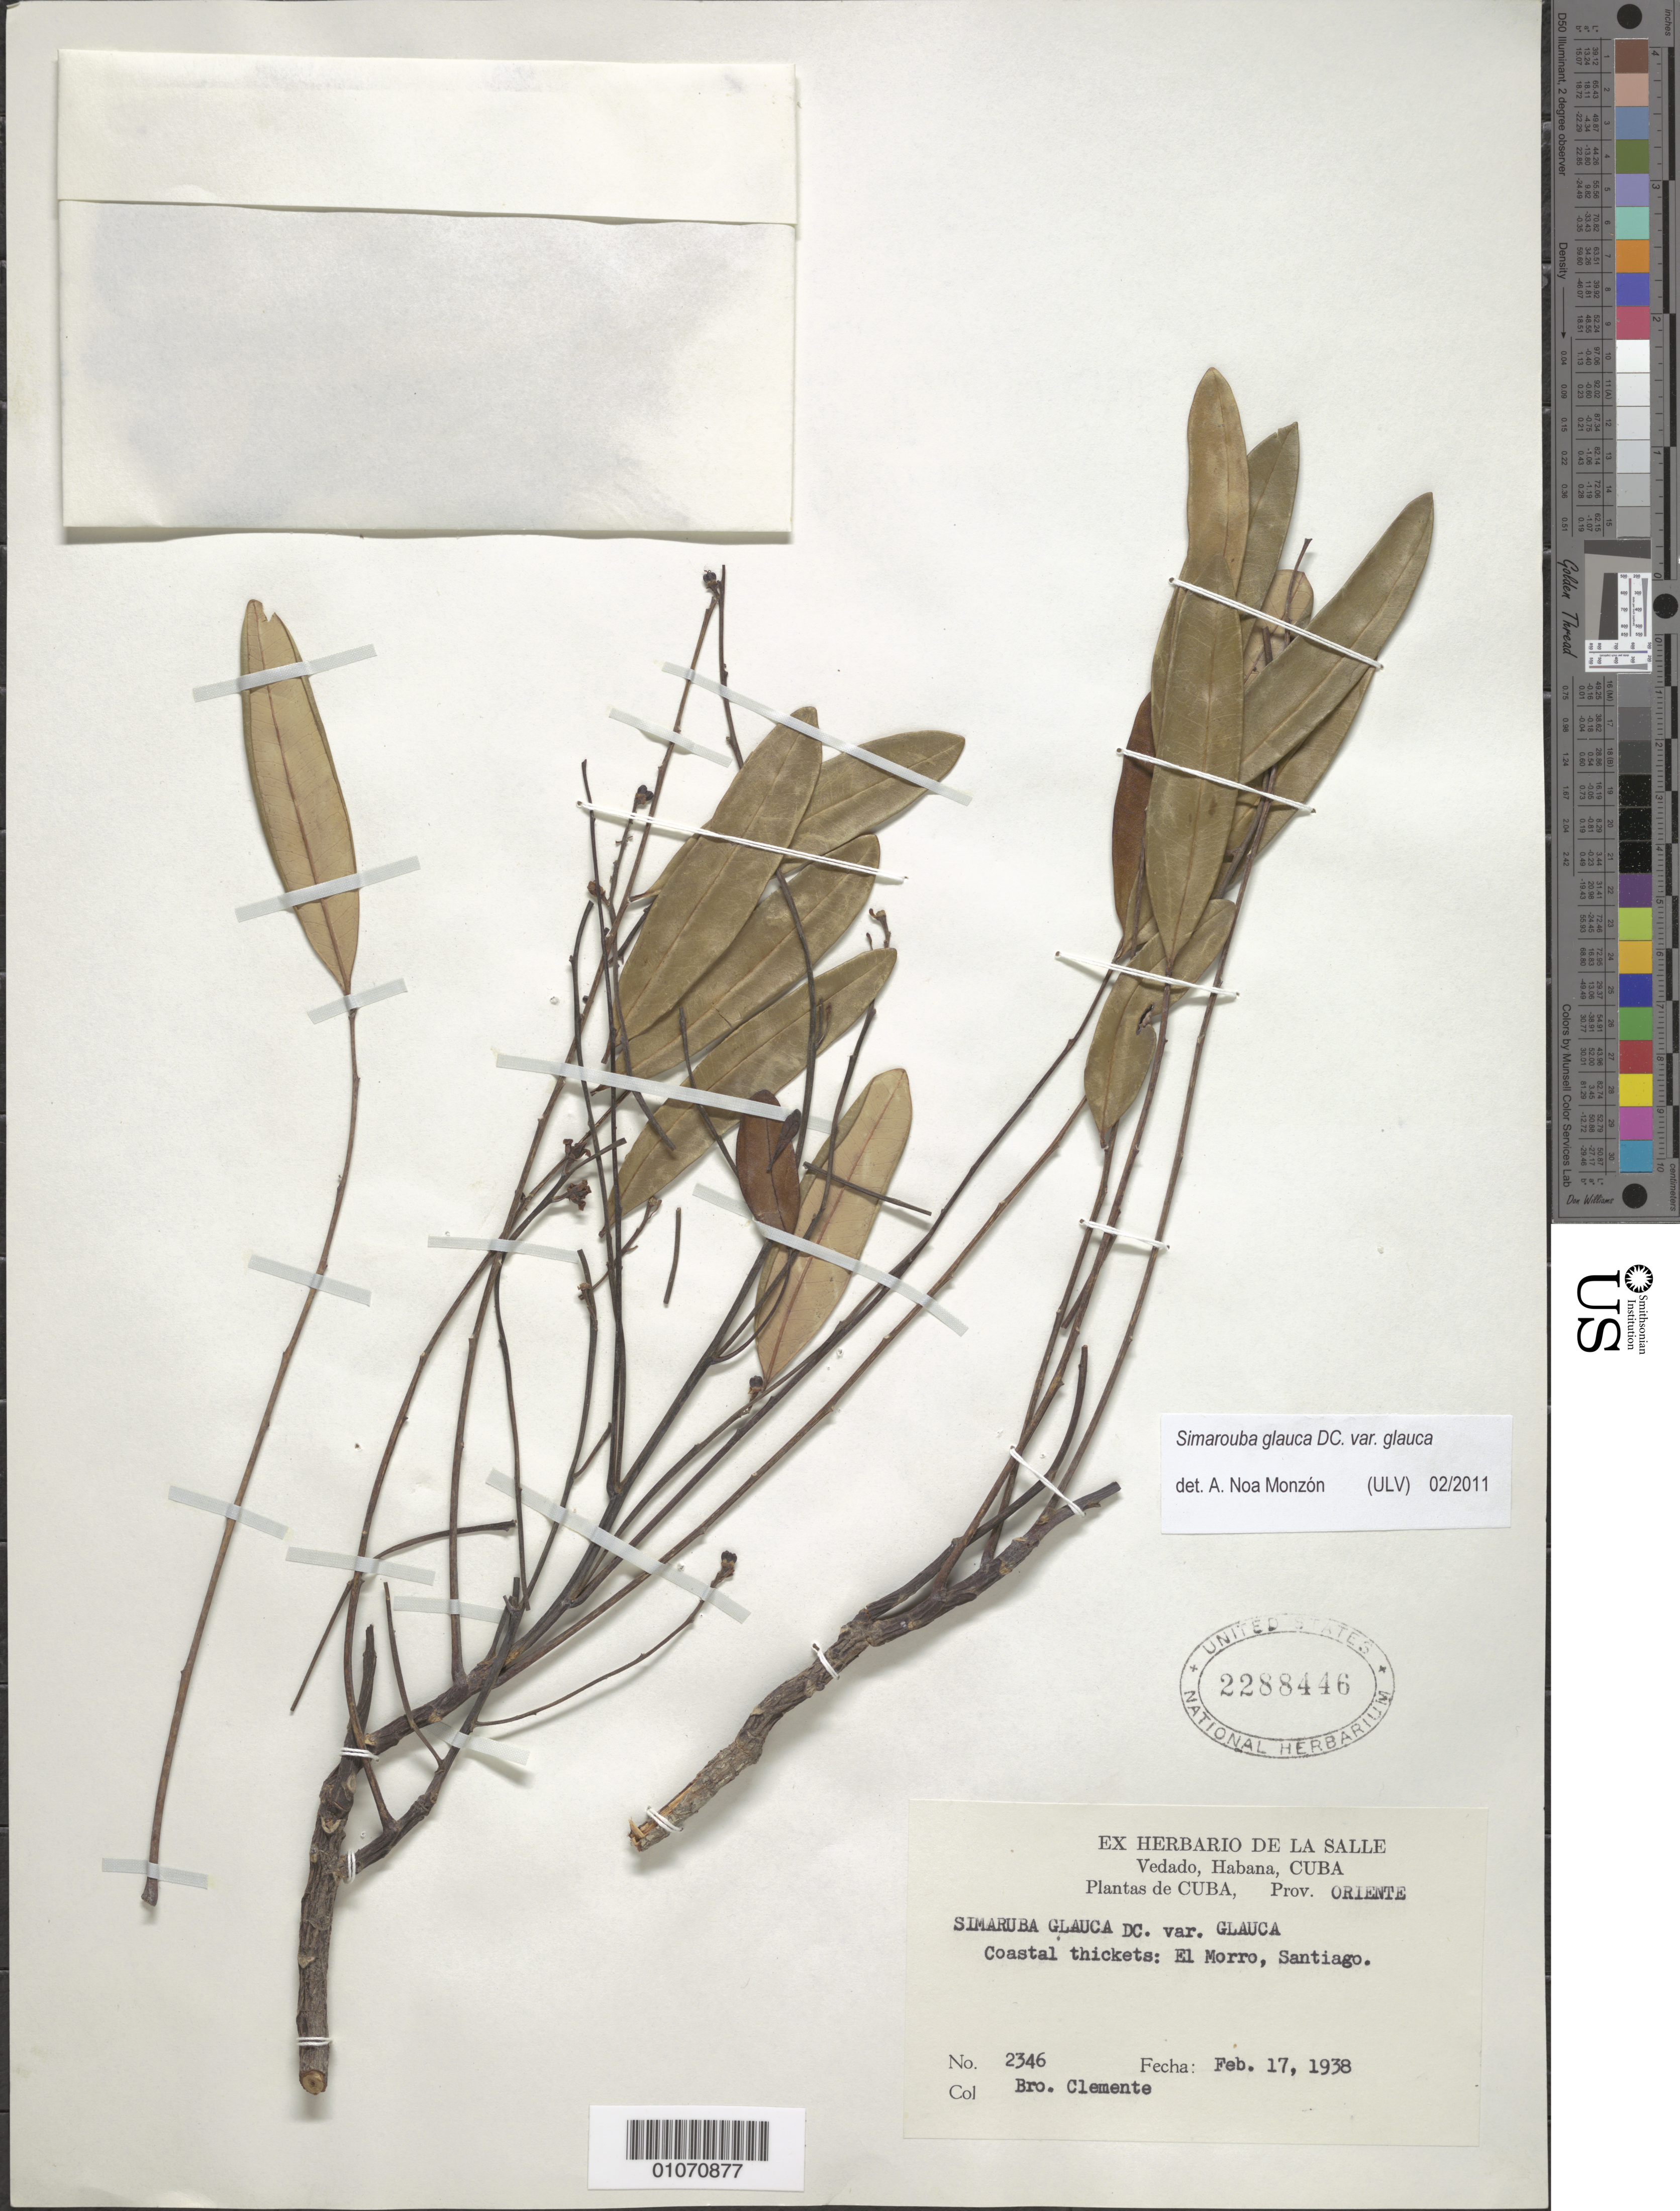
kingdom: Plantae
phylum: Tracheophyta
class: Magnoliopsida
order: Sapindales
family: Simaroubaceae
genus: Simarouba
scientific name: Simarouba glauca var. glauca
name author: DC.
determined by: Noa Monzón, A.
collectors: Bro. Clemente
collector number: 2346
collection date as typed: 17 Feb 1938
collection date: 1938-02-17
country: Cuba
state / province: Santiago de Cuba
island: Cuba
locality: El Morro, Santiago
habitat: Coastal thickets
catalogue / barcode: US 2288446